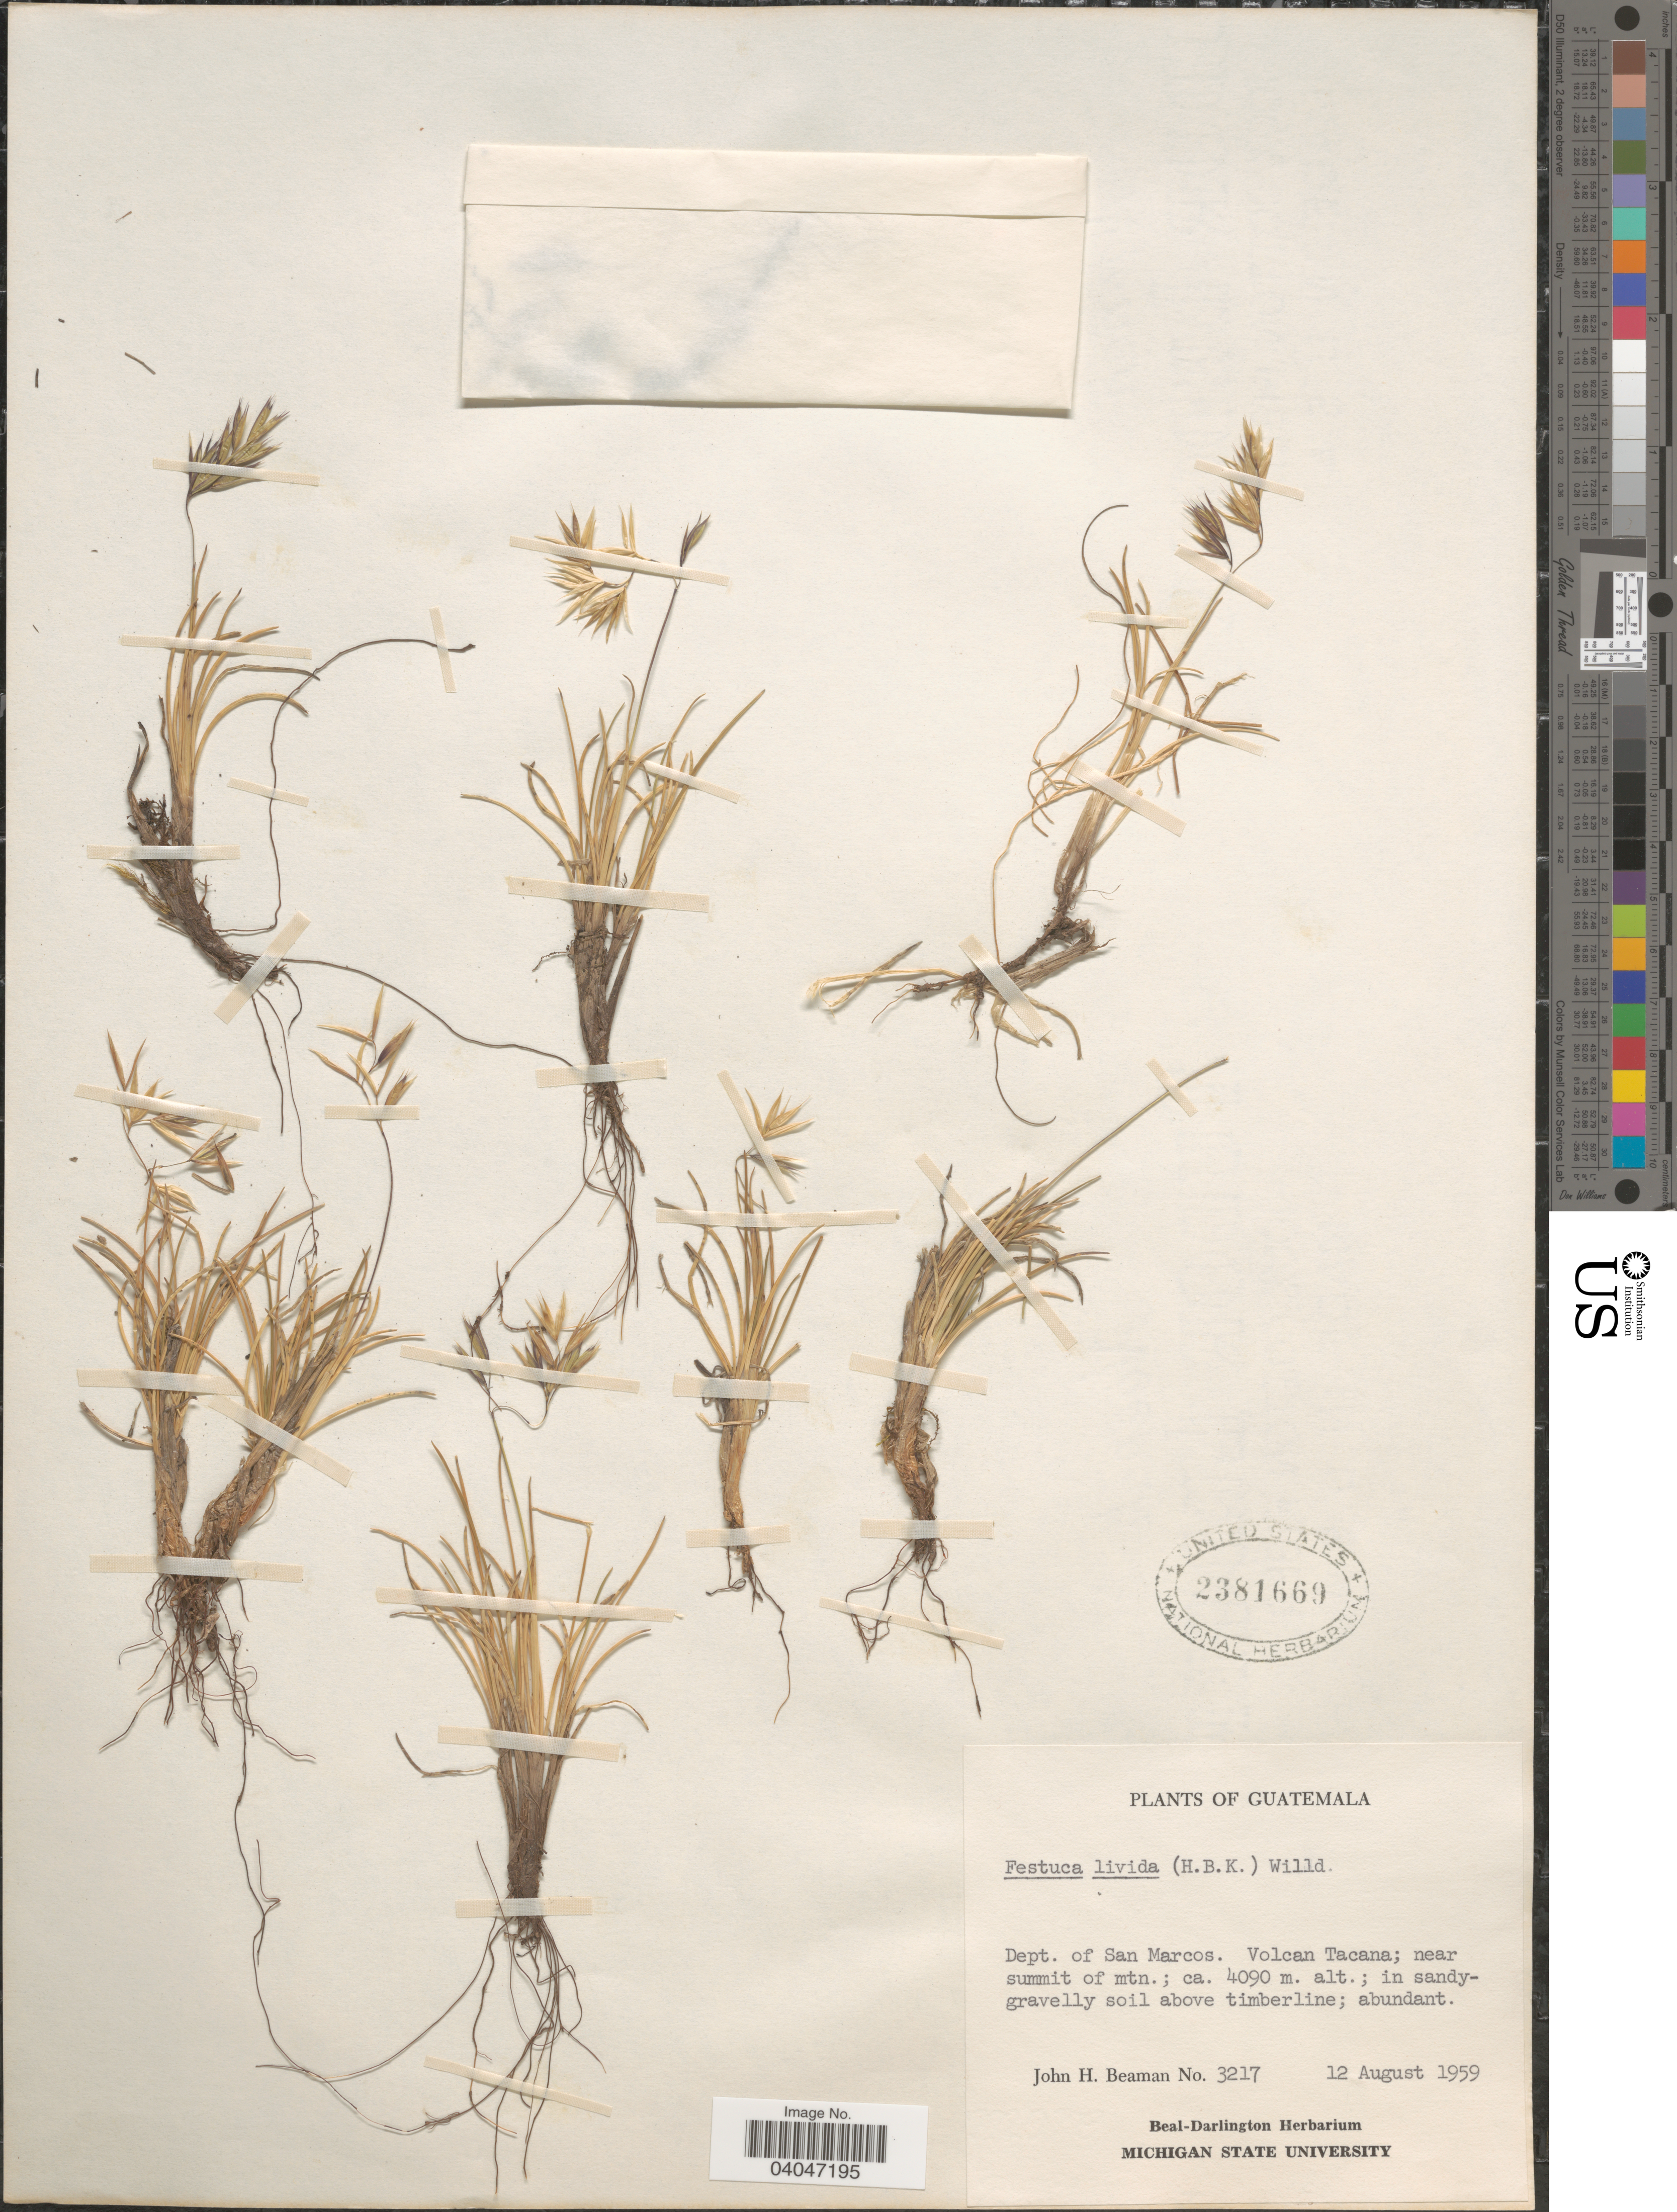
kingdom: Plantae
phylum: Tracheophyta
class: Liliopsida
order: Poales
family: Poaceae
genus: Festuca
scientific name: Festuca livida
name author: (Kunth) Willd.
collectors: J. H. Beaman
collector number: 3217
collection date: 1959-08-12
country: Guatemala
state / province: San Marcos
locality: Dept. of San Marcos. Volcan Tacana; near summit of mts.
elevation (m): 4090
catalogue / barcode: US 2381669